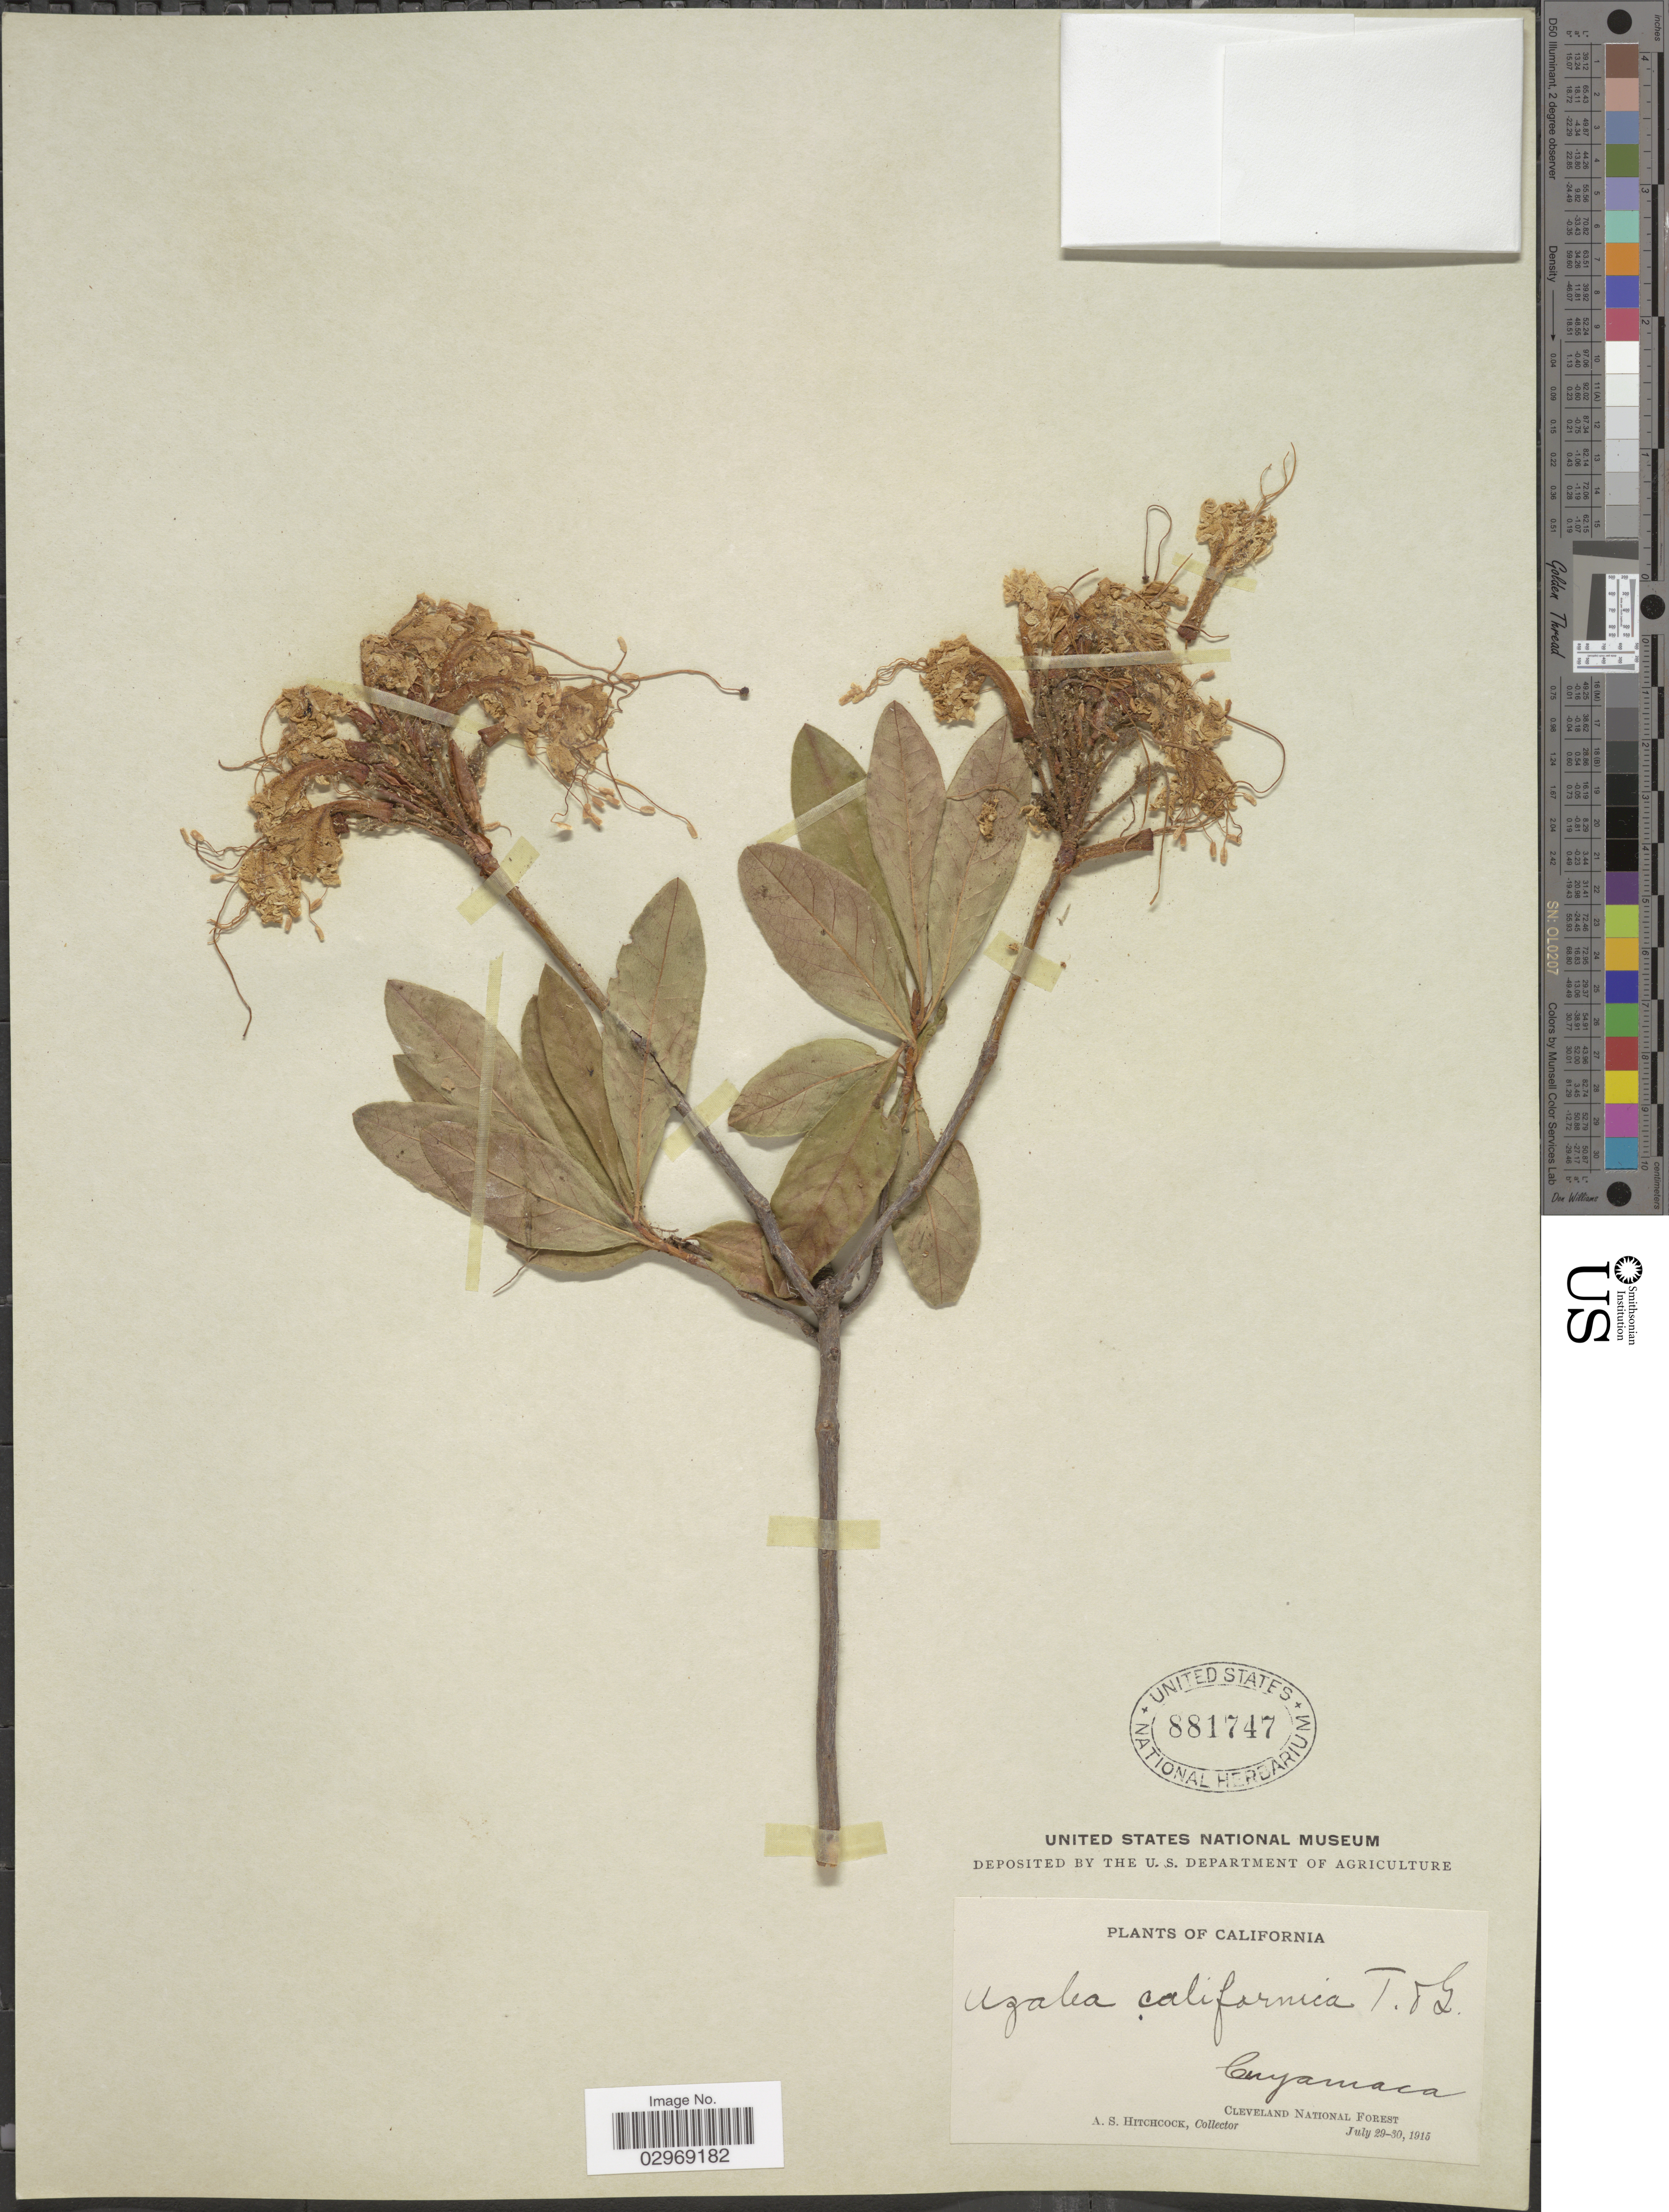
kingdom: Plantae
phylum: Tracheophyta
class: Magnoliopsida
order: Ericales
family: Ericaceae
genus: Rhododendron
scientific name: Rhododendron occidentale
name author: (Torr. & A. Gray) A. Gray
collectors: A. S. Hitchcock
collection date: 1915-07-29/1915-07-30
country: United States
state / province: California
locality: Cuyamaca. Cleveland National Forest.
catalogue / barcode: US 881747